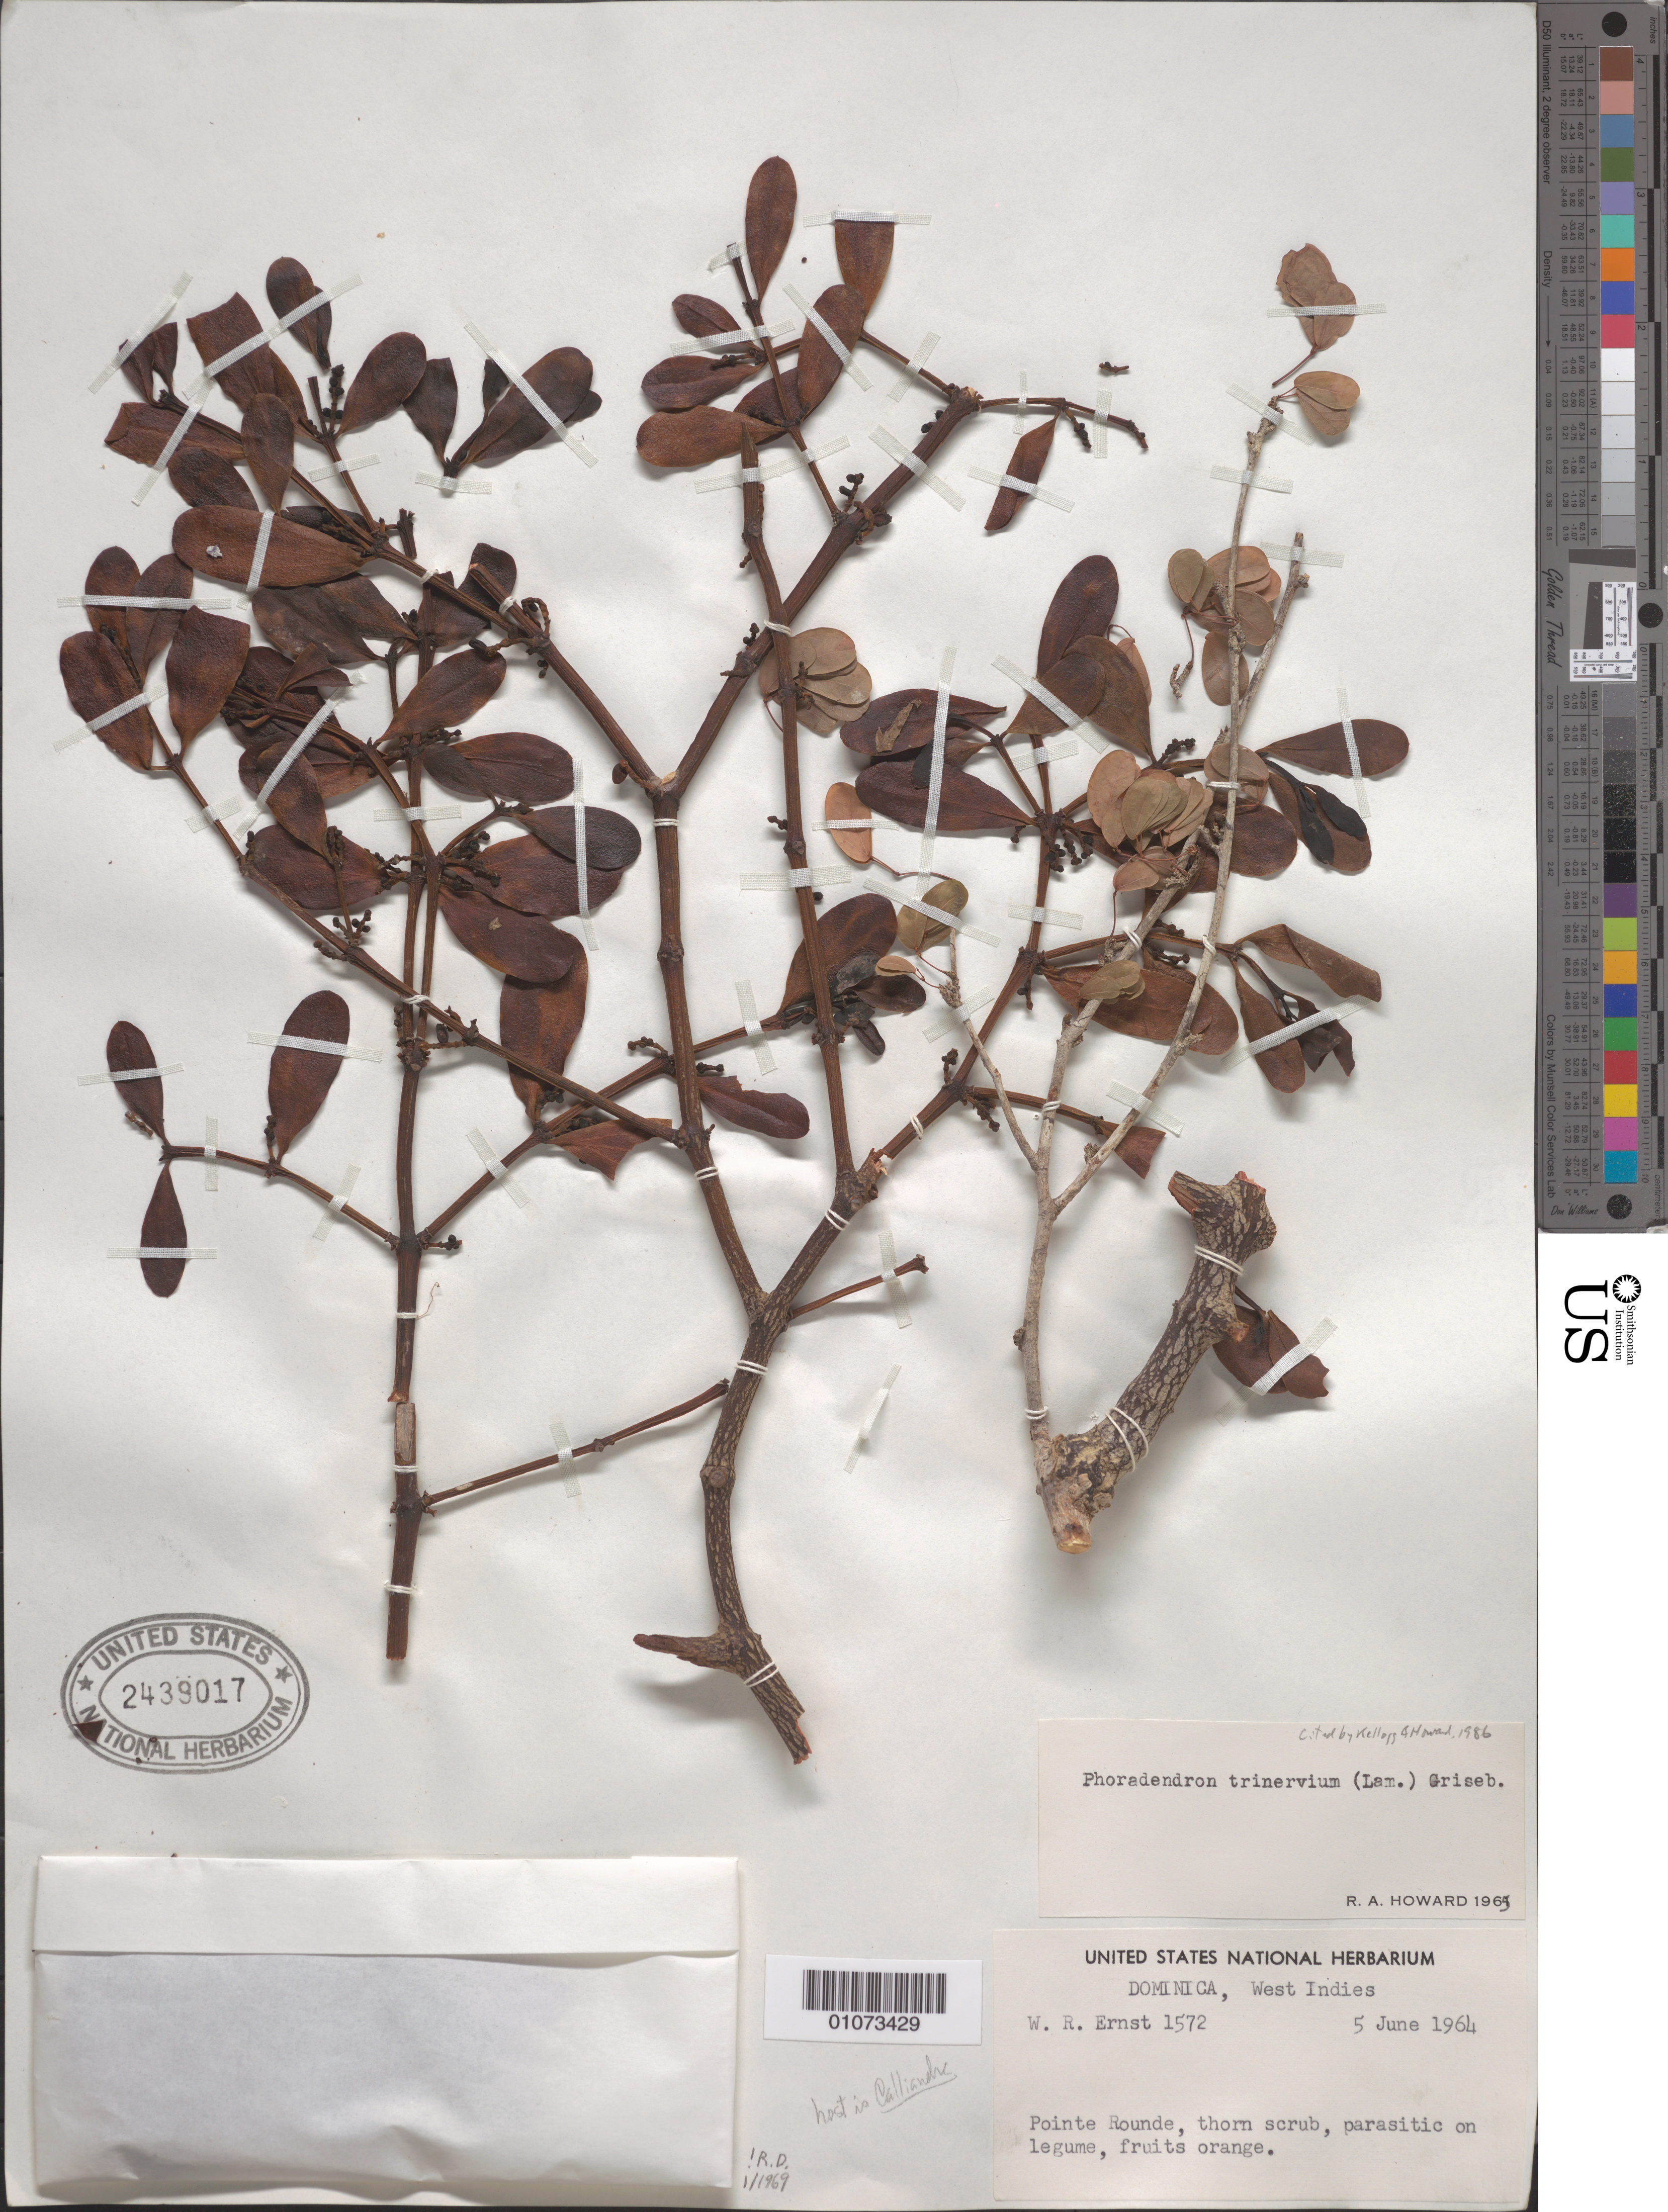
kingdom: Plantae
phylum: Tracheophyta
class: Magnoliopsida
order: Santalales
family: Viscaceae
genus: Phoradendron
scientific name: Phoradendron trinervium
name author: (Lam.) Griseb.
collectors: W. R. Ernst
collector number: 1572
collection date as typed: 05 Jun 1964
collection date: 1964-06-05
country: Dominica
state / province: St. John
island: Dominica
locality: Pointe Rounde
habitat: Thorn scrub, parasitic on legume.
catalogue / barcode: US 2439017